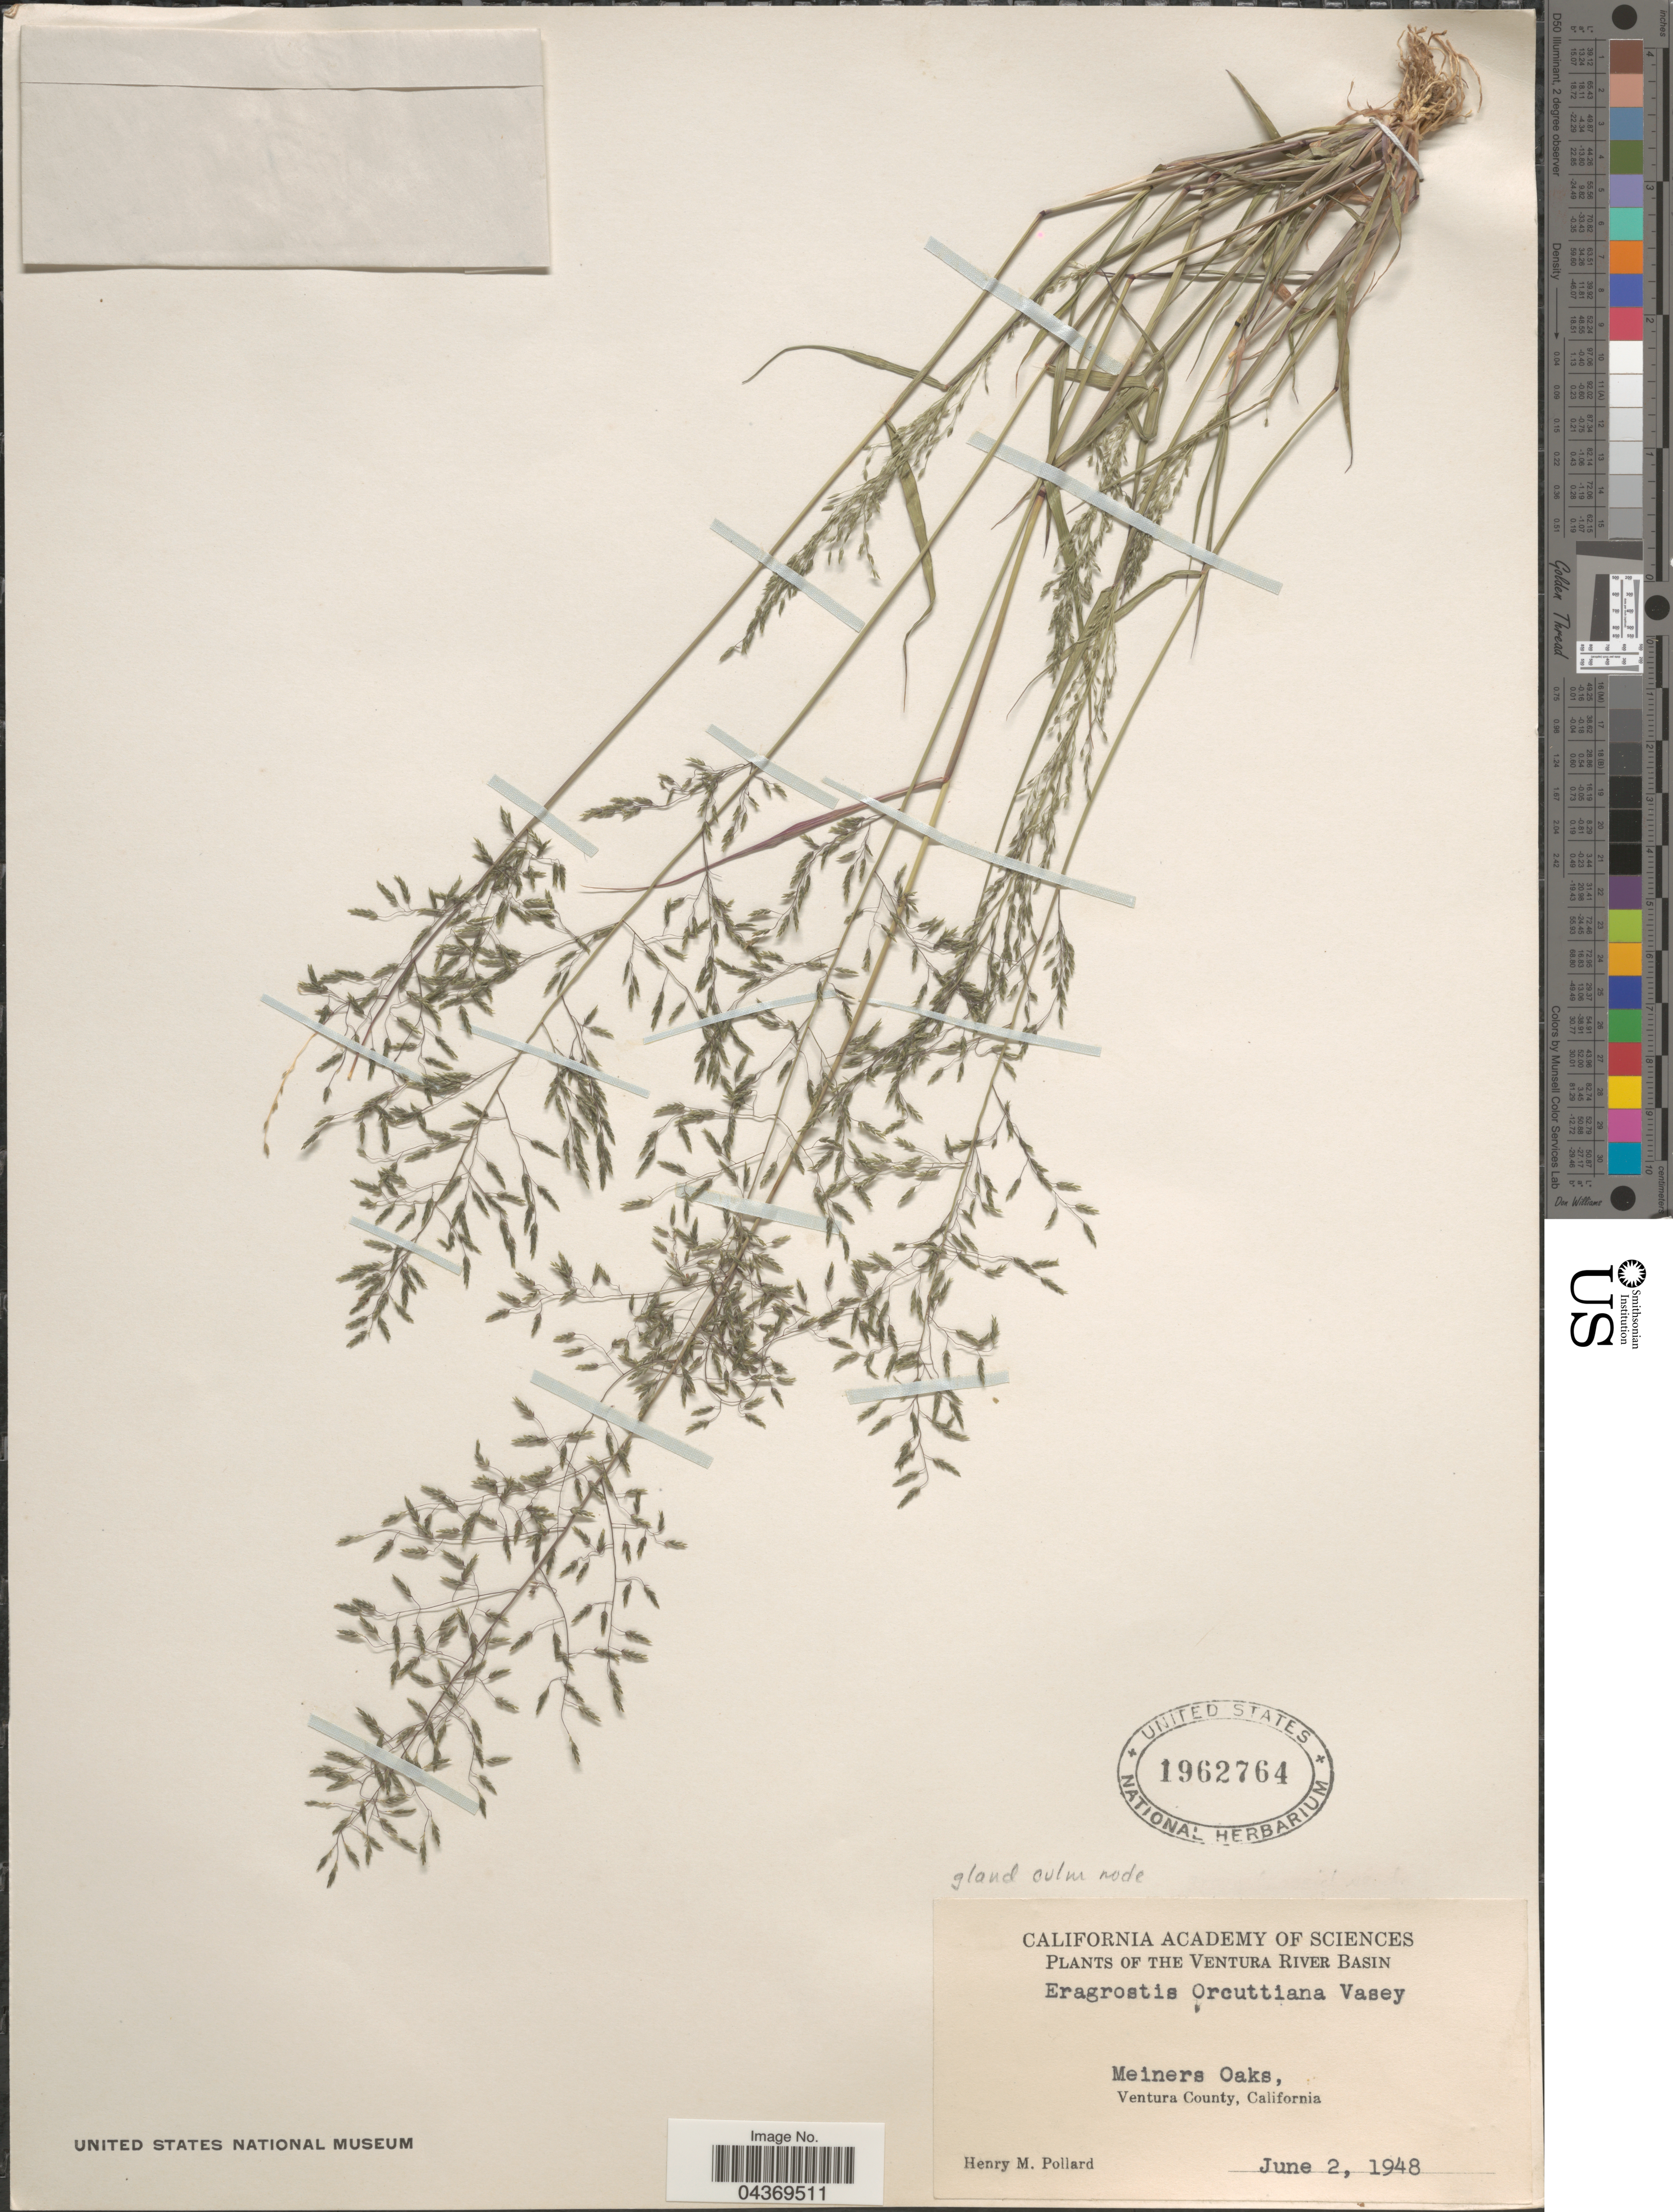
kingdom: Plantae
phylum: Tracheophyta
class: Liliopsida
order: Poales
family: Poaceae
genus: Eragrostis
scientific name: Eragrostis mexicana subsp. virescens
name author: (J. Presl) S.D. Koch & Sánchez Vega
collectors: H. M. Pollard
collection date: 1948-06-02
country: United States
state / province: California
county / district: Ventura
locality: The Ventura River Basin. Meiners Oaks, Ventura County.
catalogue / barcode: US 1962764